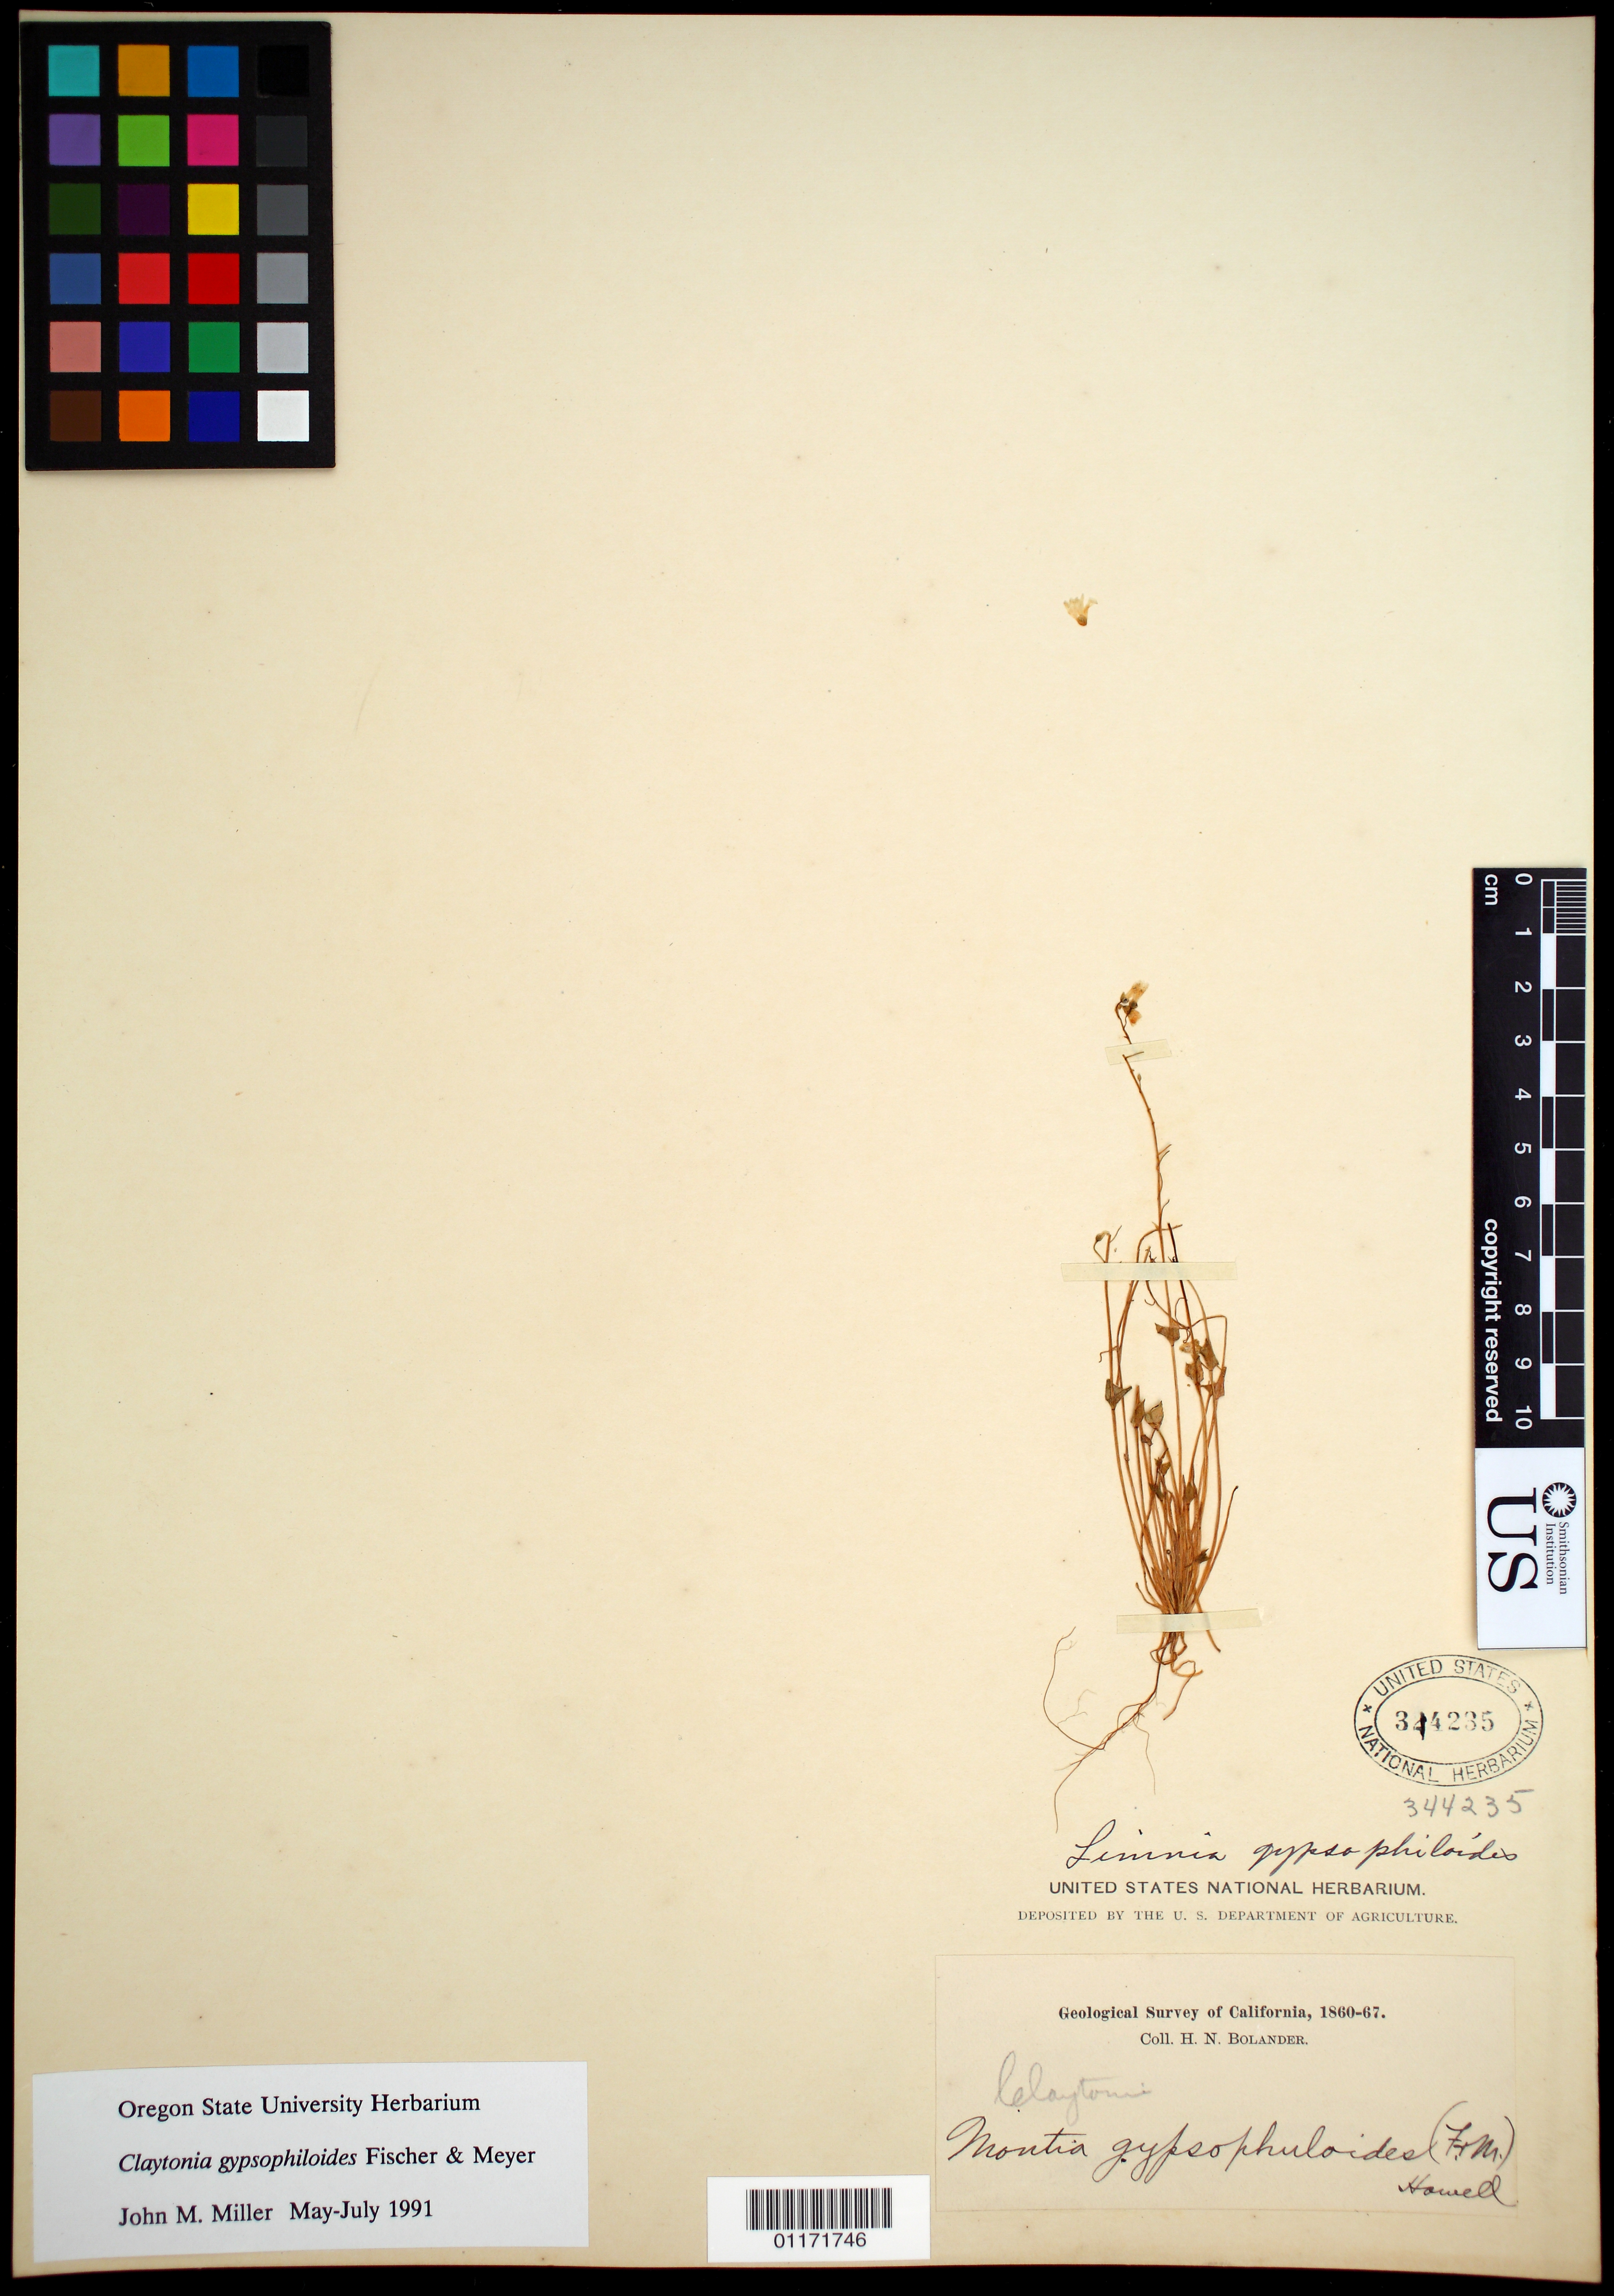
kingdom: Plantae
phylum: Tracheophyta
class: Magnoliopsida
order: Caryophyllales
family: Montiaceae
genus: Claytonia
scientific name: Claytonia exigua subsp. exigua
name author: (Douglas) Torr. & A. Gray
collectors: H. Bolander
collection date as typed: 1860 to -- --- 1867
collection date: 1860/1867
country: United States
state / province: California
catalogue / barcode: US 344235